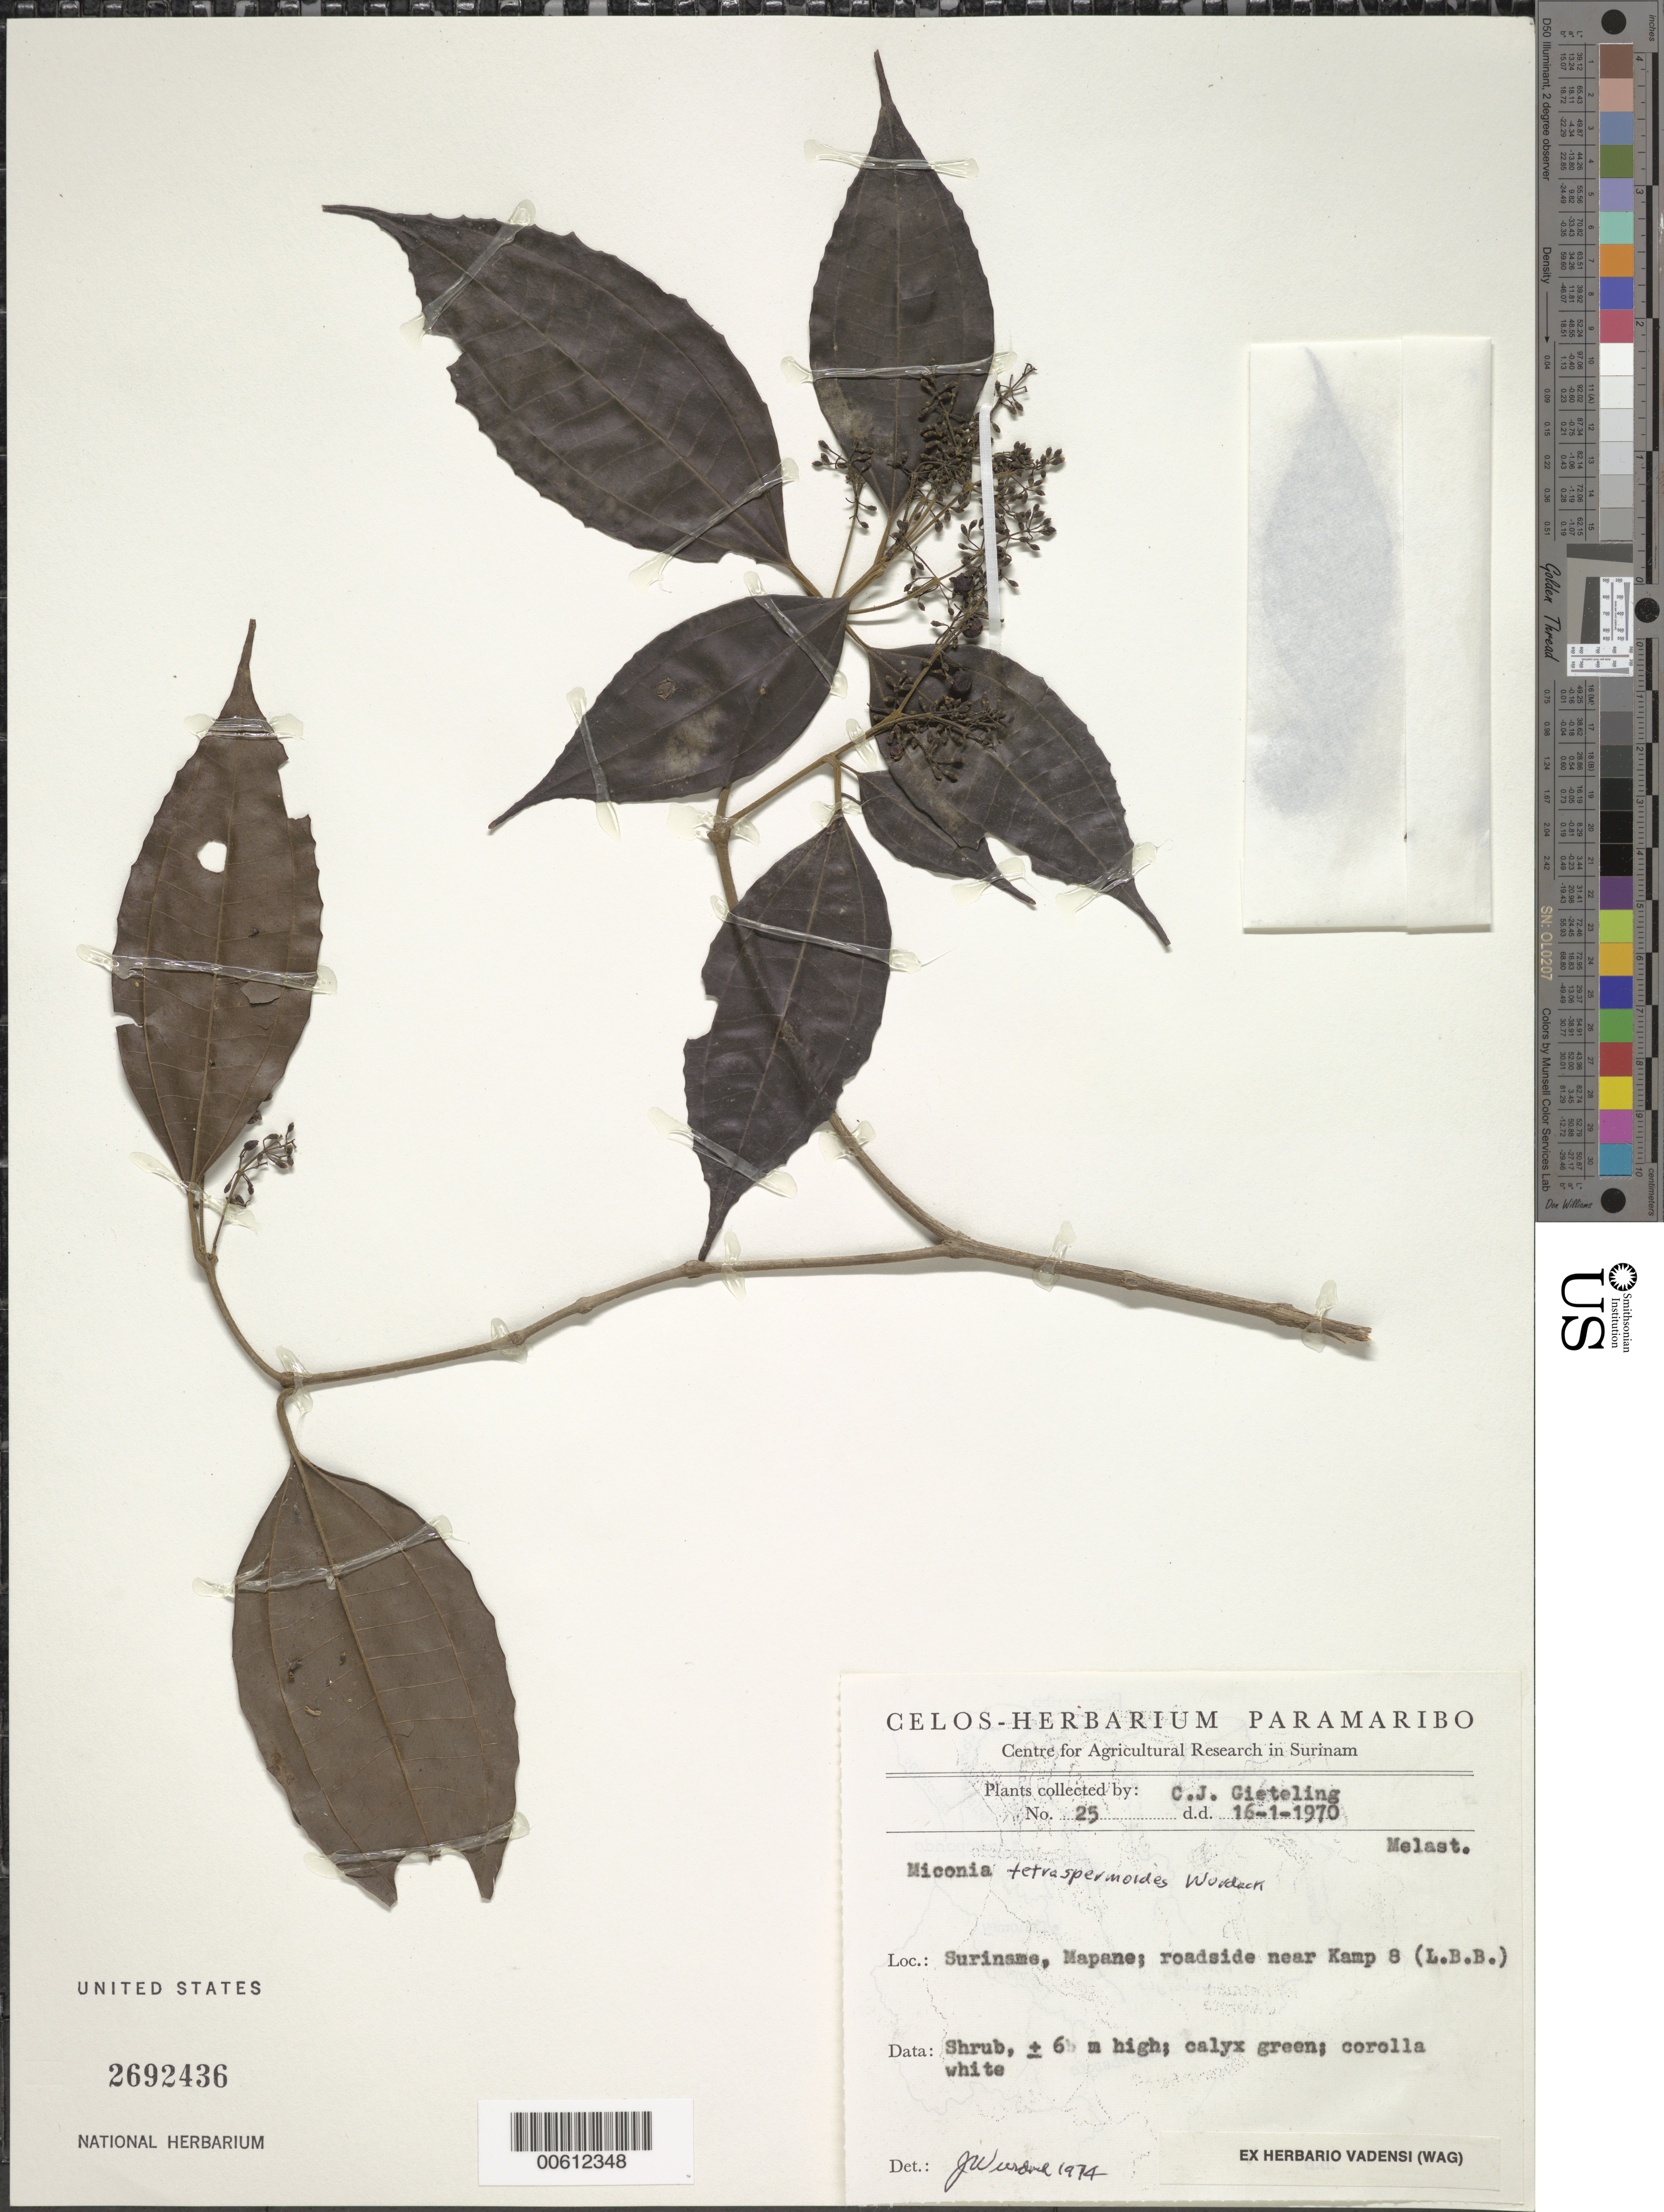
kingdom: Plantae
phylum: Tracheophyta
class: Magnoliopsida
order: Myrtales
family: Melastomataceae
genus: Miconia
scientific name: Miconia tetraspermoides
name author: Wurdack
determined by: Wurdack, John J., (US), US (UNITED STATES)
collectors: C. Gieteling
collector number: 25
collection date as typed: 16-Jan-70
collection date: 1970-01-16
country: Suriname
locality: Mapane Kreek area, Kamp 8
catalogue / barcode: US 2692436